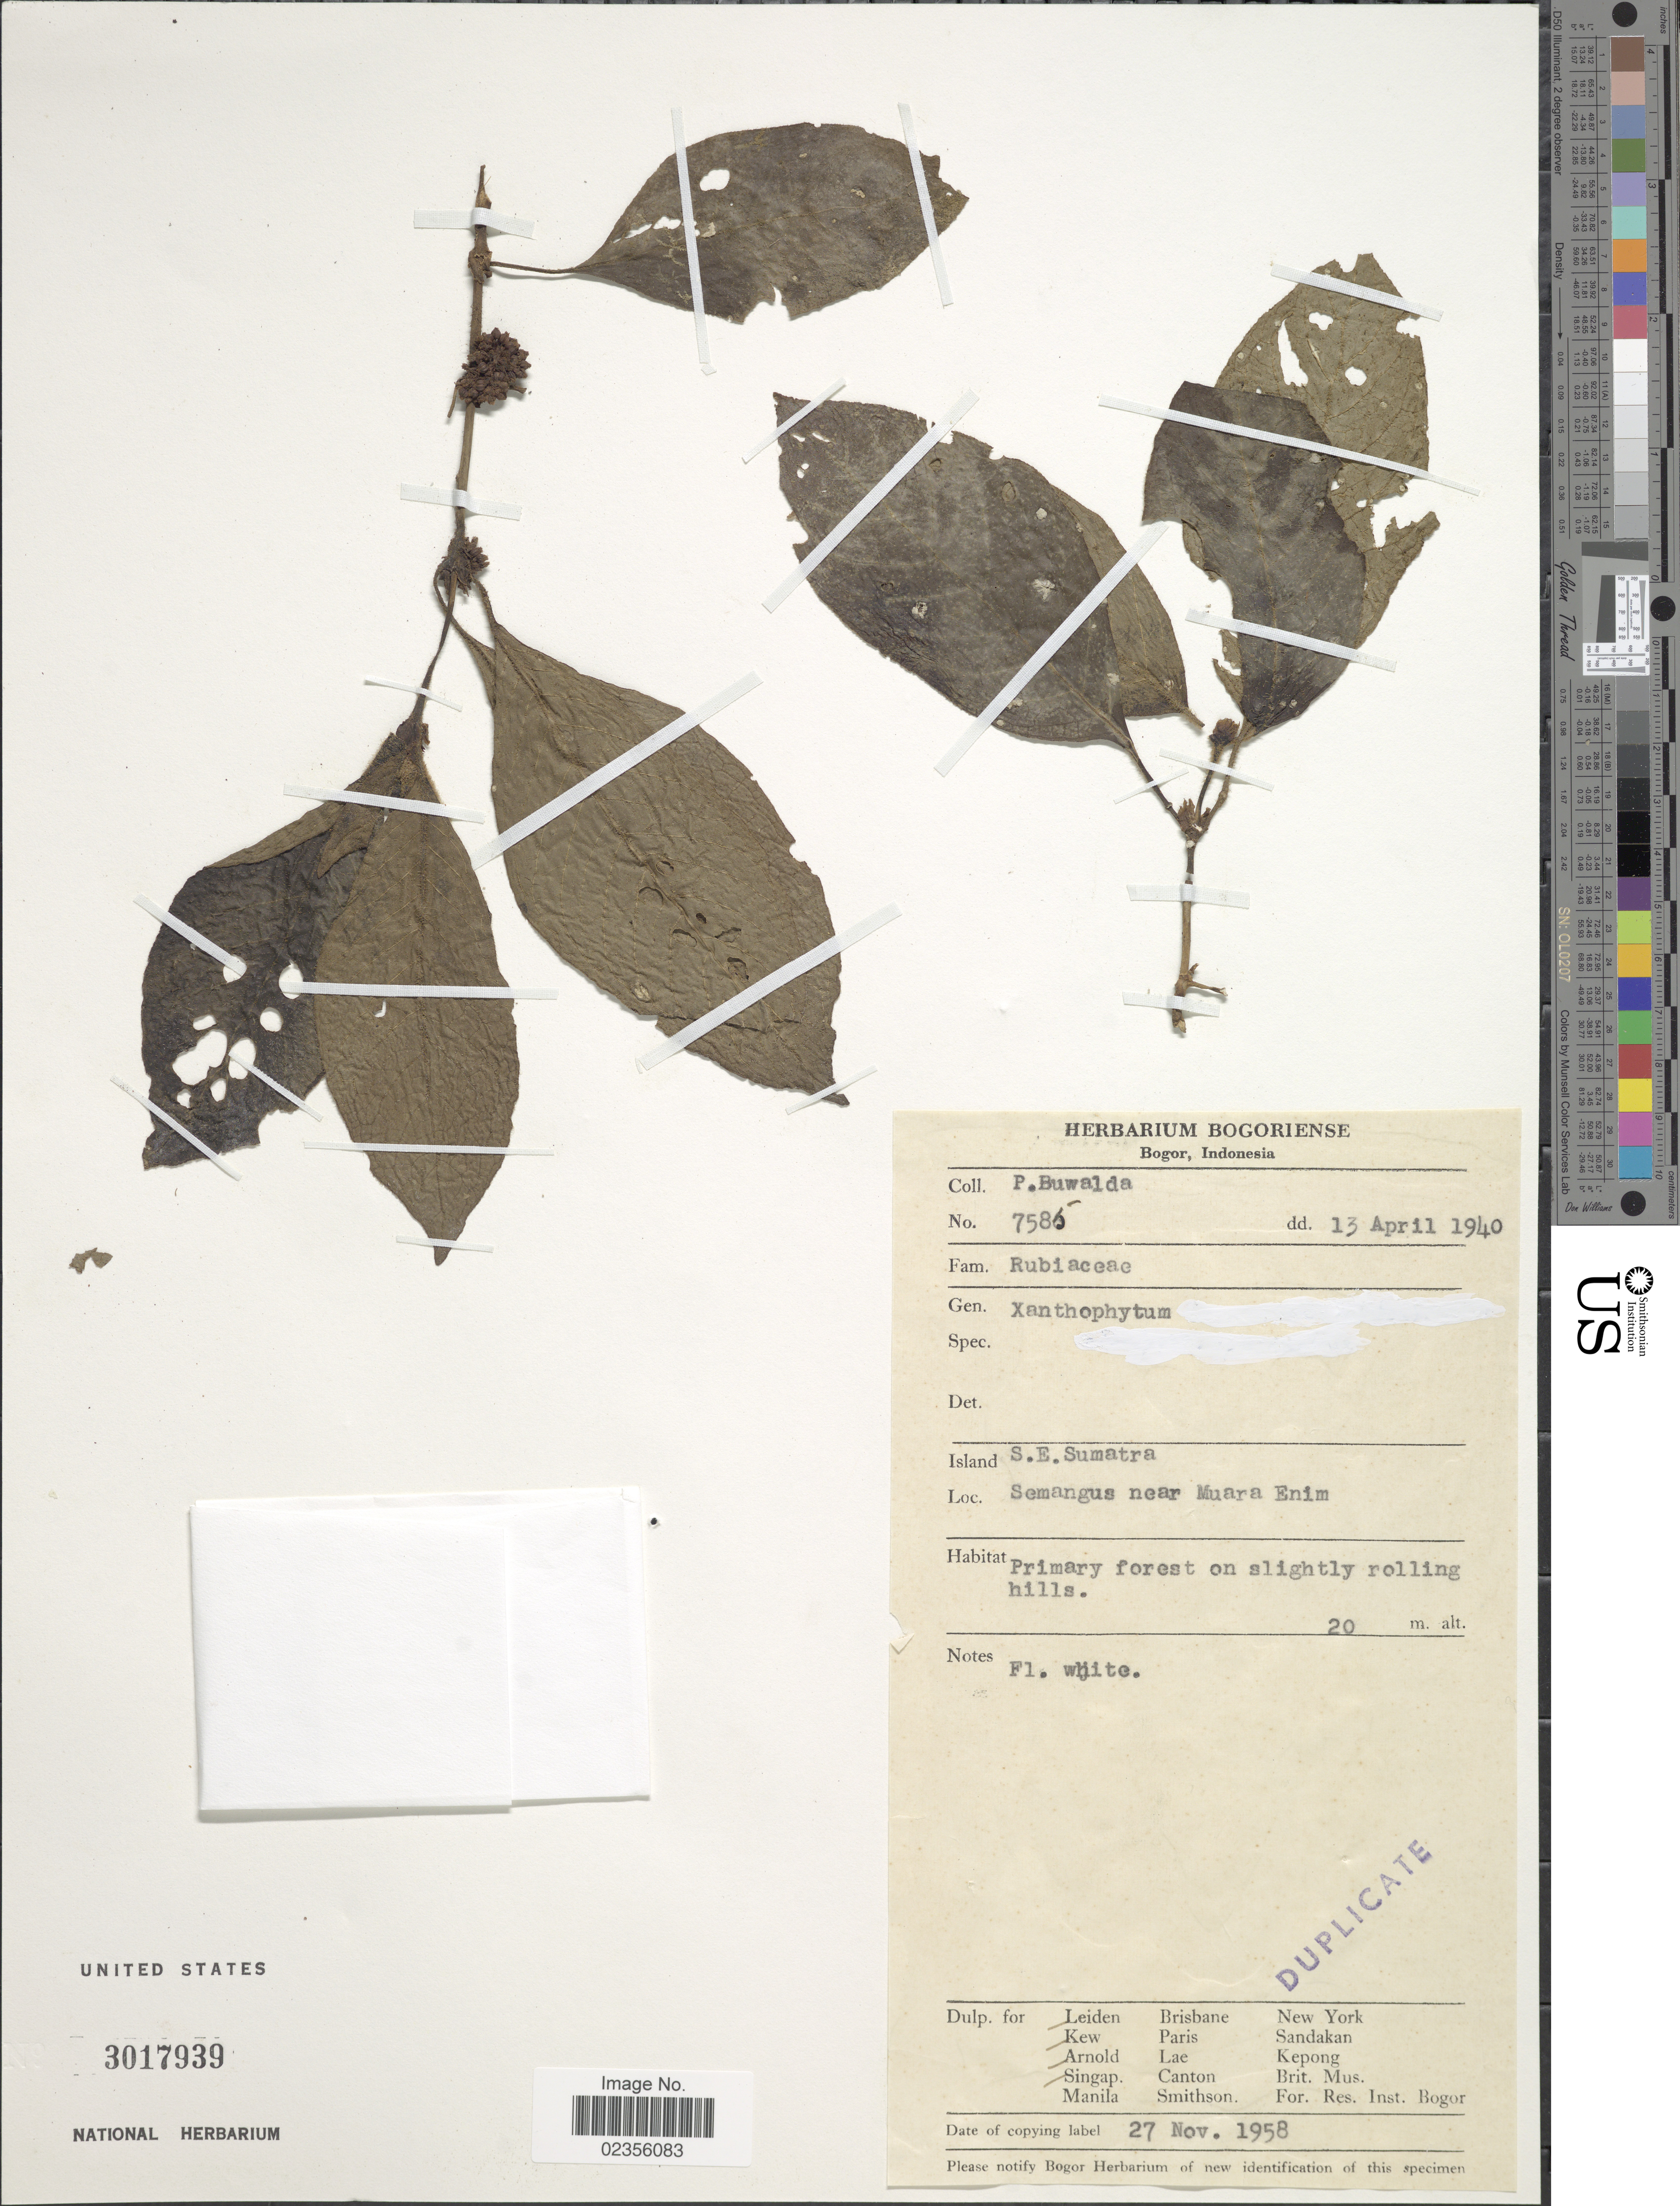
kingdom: Plantae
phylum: Tracheophyta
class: Magnoliopsida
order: Gentianales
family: Rubiaceae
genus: Xanthophytum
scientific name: Xanthophytum sp.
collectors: P. Buwalda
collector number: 7585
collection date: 1940-04-13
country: Indonesia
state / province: Sumatra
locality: Island: S.E. Sumatra. Semangus near Muara Enim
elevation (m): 20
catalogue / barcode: US 3017939